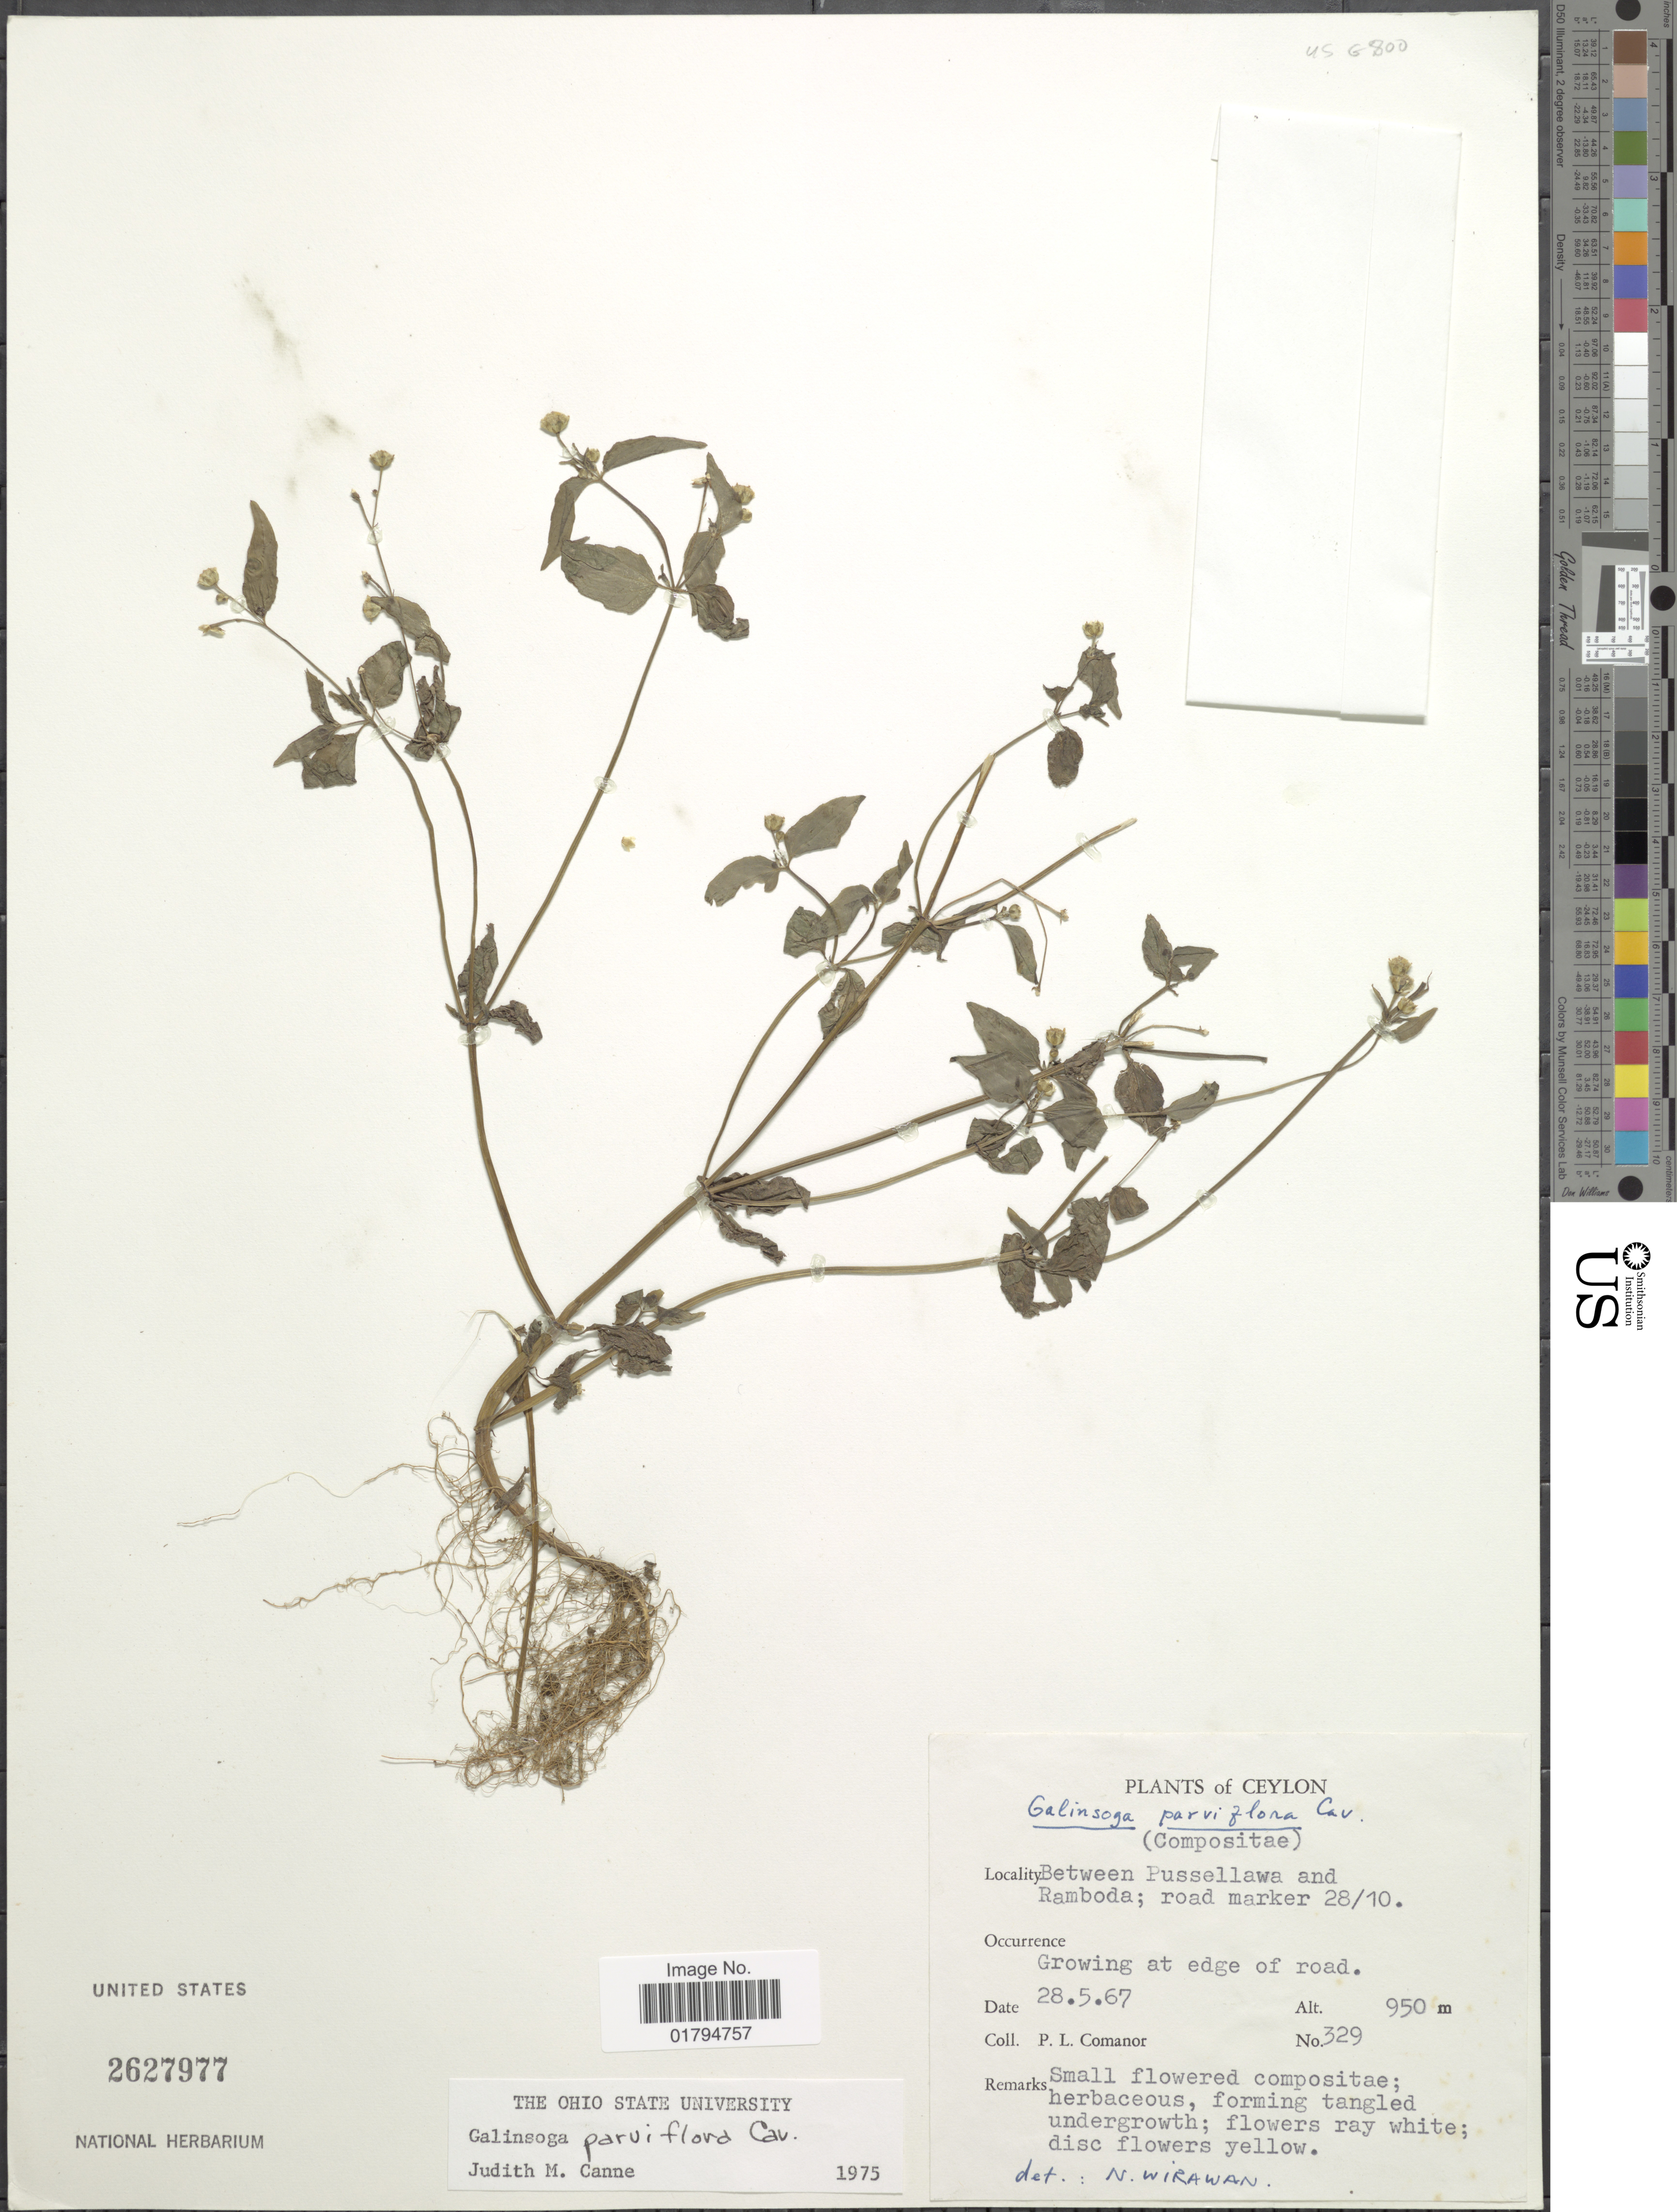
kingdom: Plantae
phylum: Tracheophyta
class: Magnoliopsida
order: Asterales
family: Asteraceae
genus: Galinsoga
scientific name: Galinsoga parviflora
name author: Cav.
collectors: P. Comanor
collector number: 329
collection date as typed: Transcribed d/m/y: 28/5/67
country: Sri Lanka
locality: Ceylon. Between Pussellawa and Ramboda; road marker 28/10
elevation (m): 950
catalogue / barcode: US 2627977